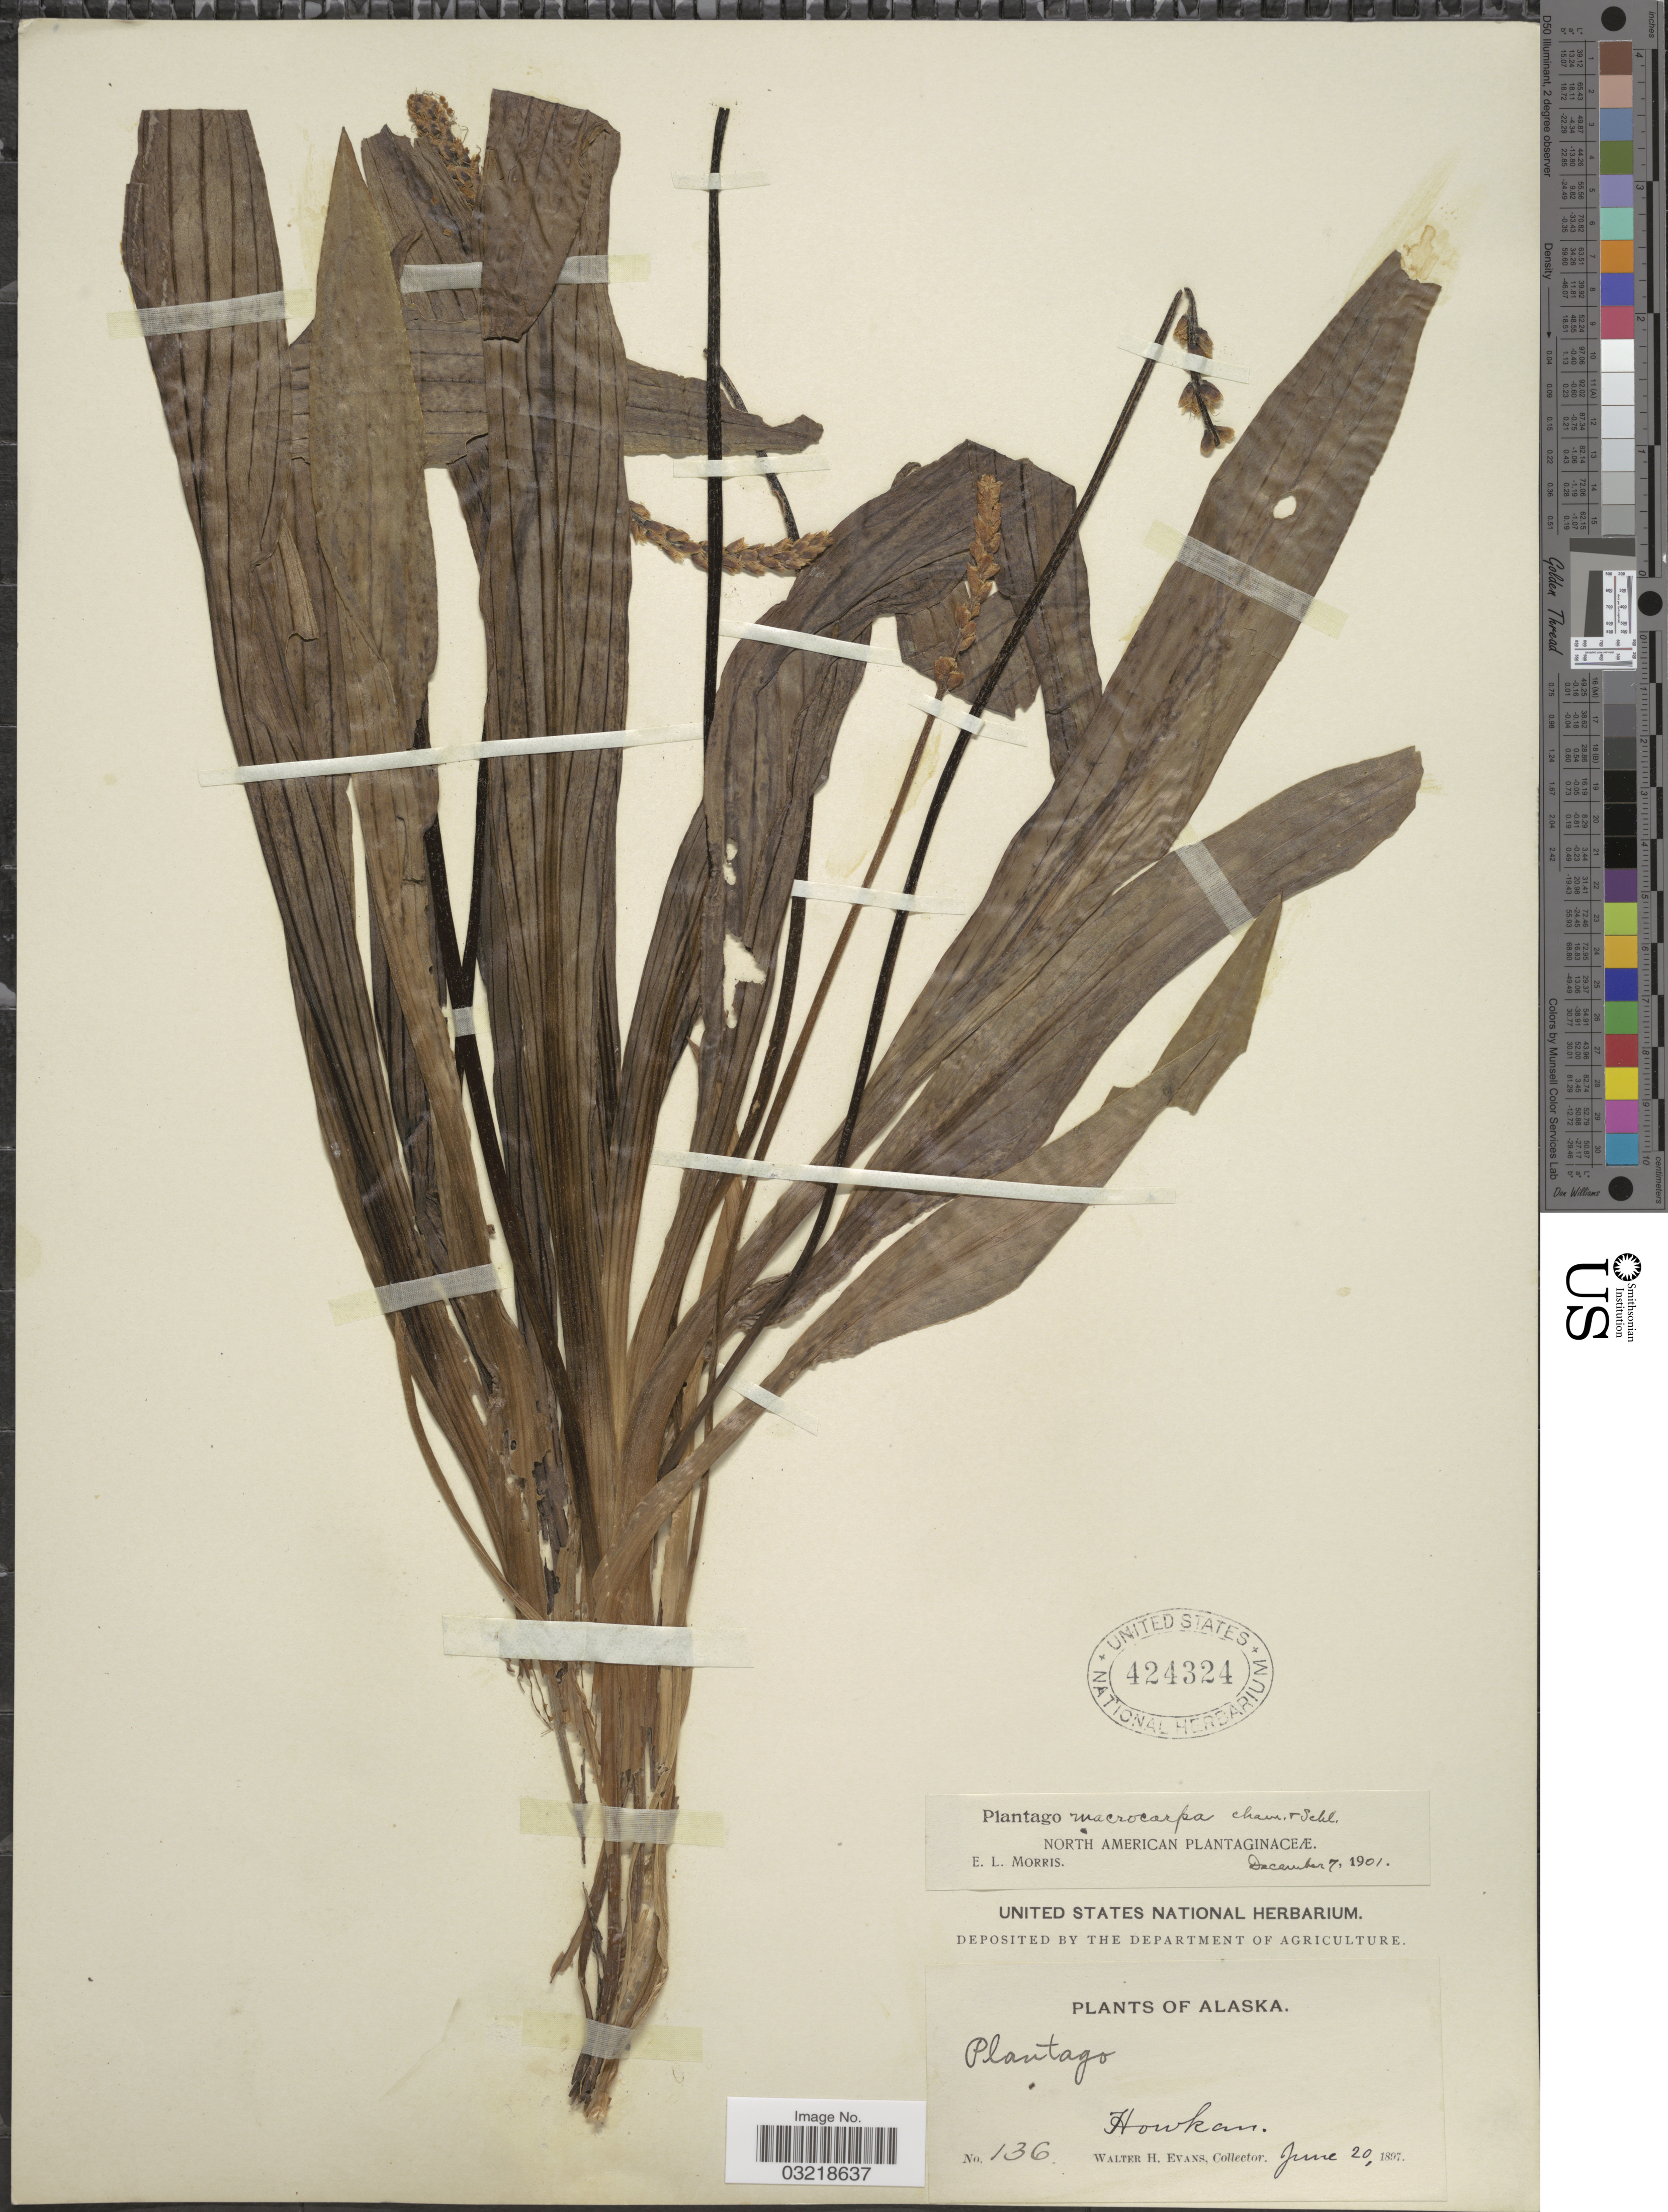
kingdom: Plantae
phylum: Tracheophyta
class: Magnoliopsida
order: Lamiales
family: Plantaginaceae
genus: Plantago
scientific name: Plantago macrocarpa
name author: Cham. & Schltdl.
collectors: W. H. Evans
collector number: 136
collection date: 1897-06-20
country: United States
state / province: Alaska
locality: Howkan.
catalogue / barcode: US 424324